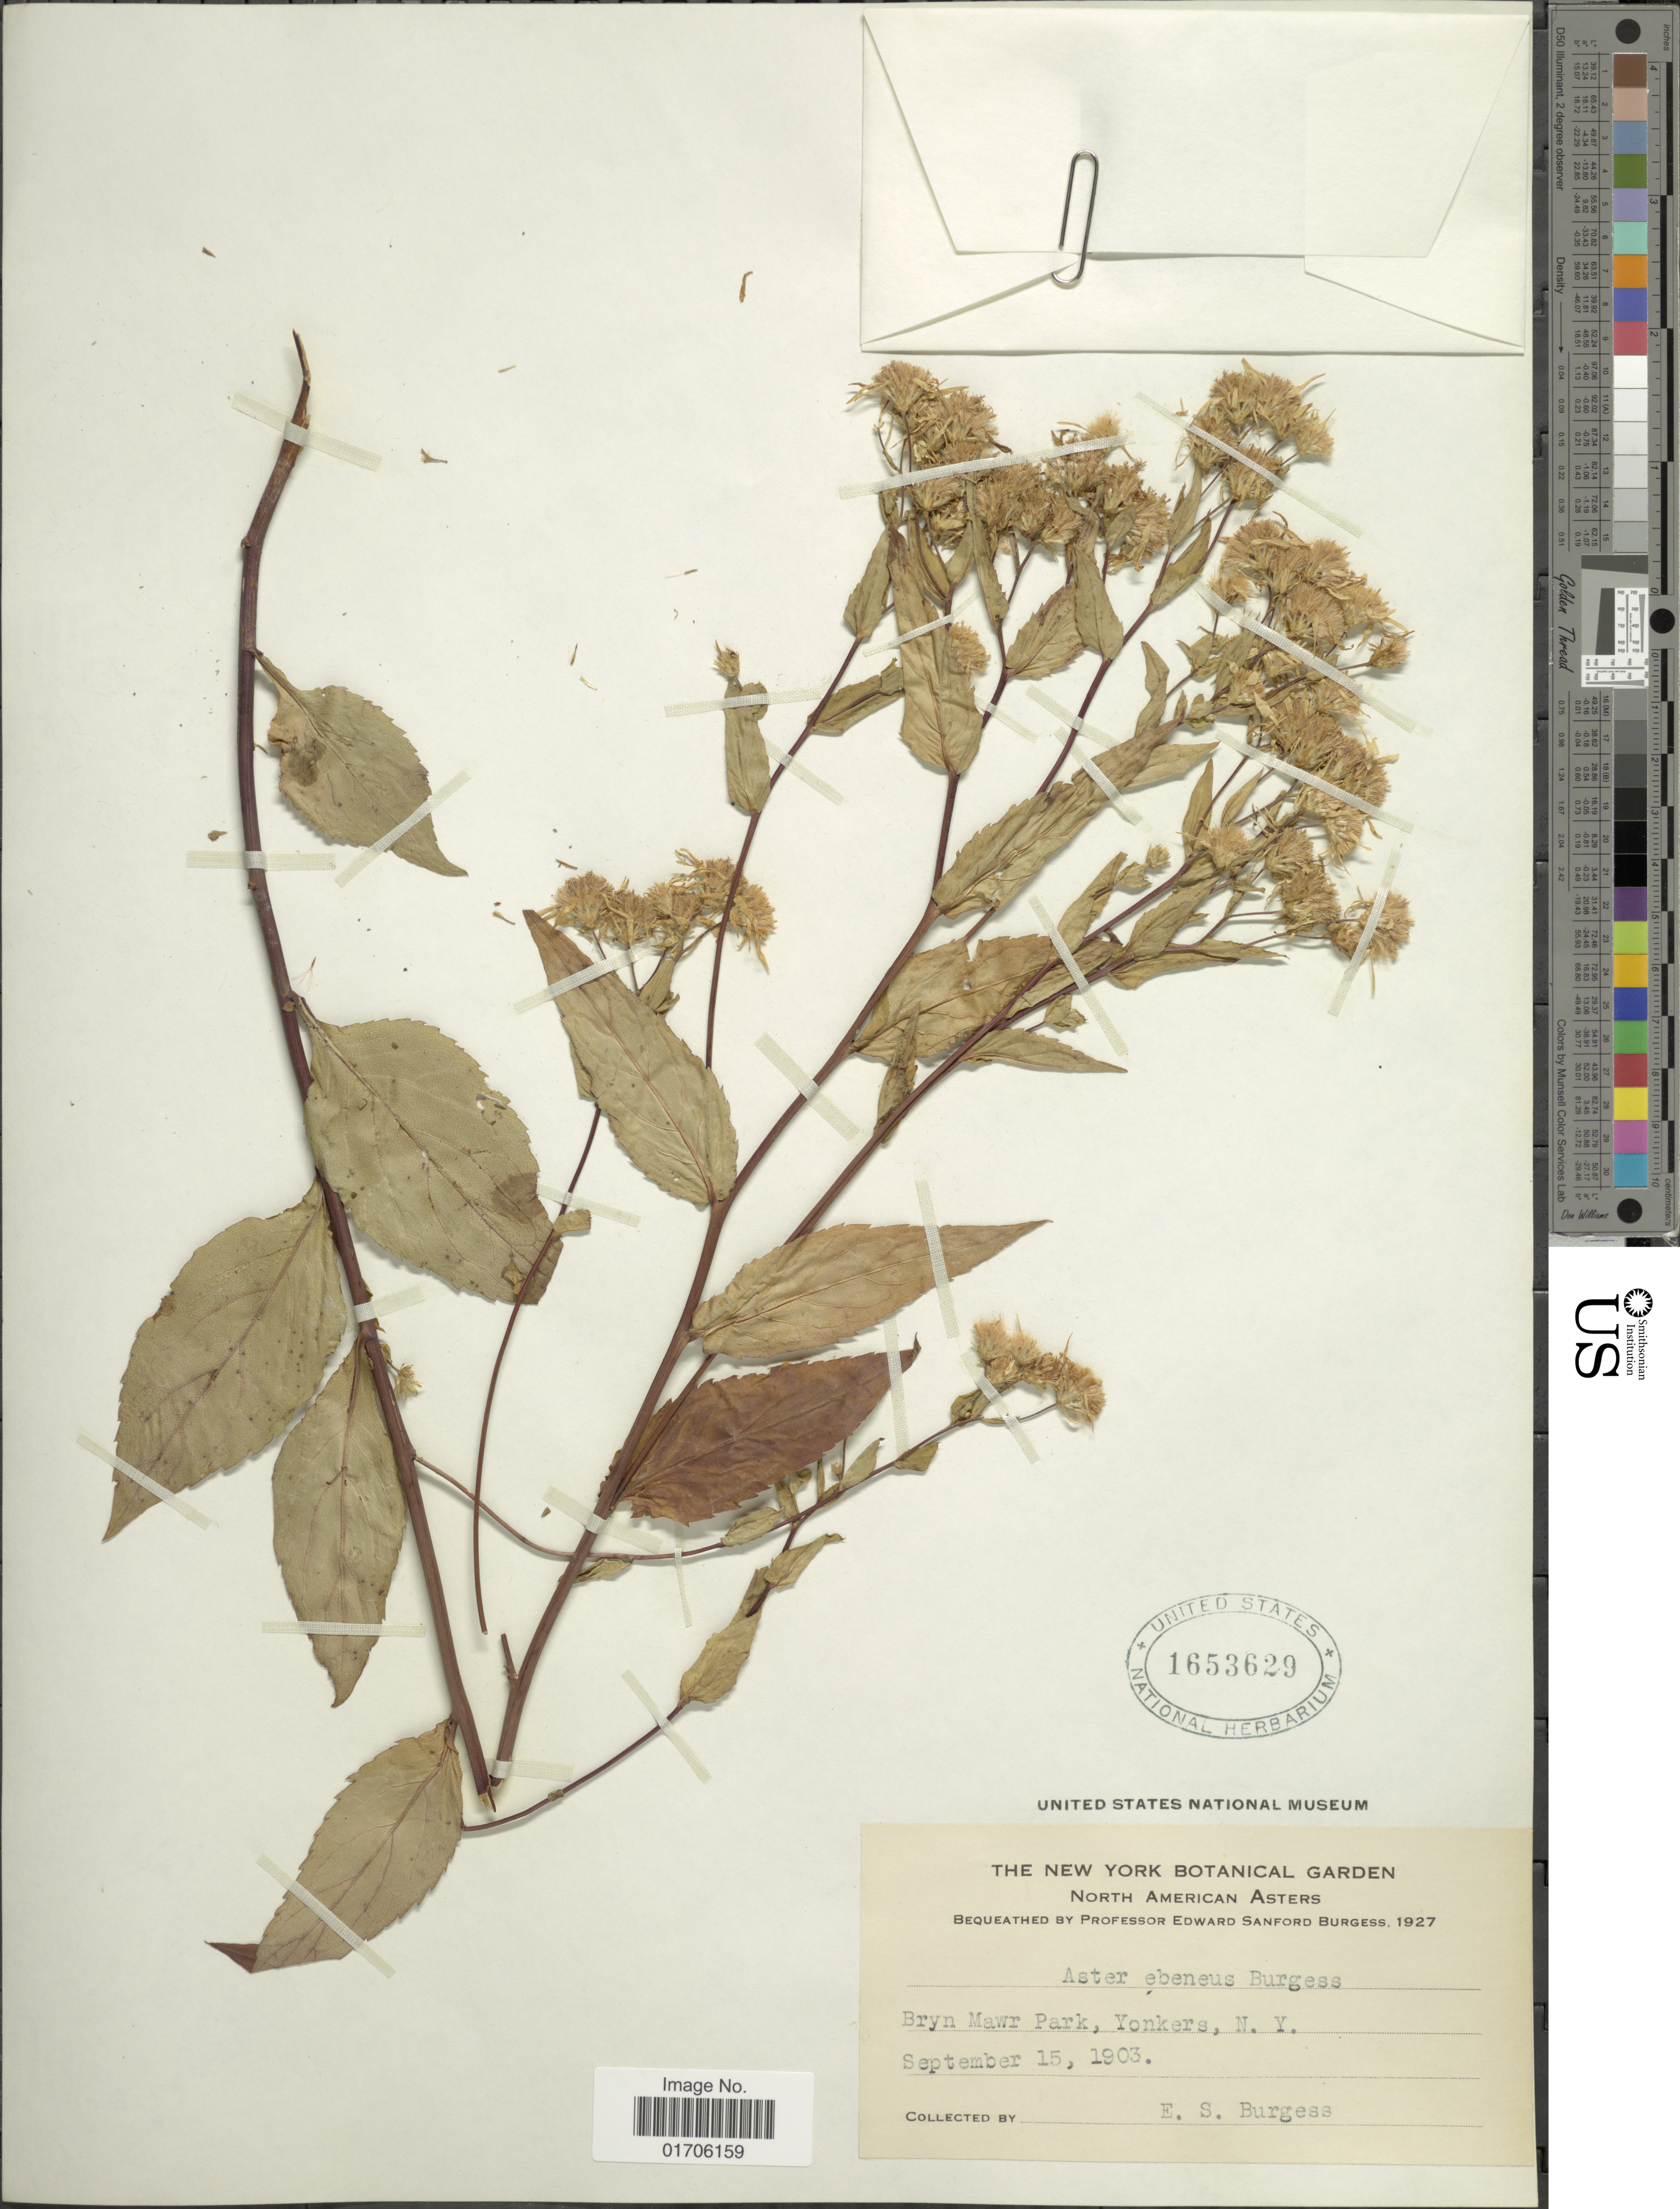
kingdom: Plantae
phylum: Tracheophyta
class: Magnoliopsida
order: Asterales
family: Asteraceae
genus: Aster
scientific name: Aster ebeneus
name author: E.S. Burgess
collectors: E. Burgess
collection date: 1903-09-15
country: United States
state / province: New York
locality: Bryn Mawr Park, Yonkers, N.Y.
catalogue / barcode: US 1653629